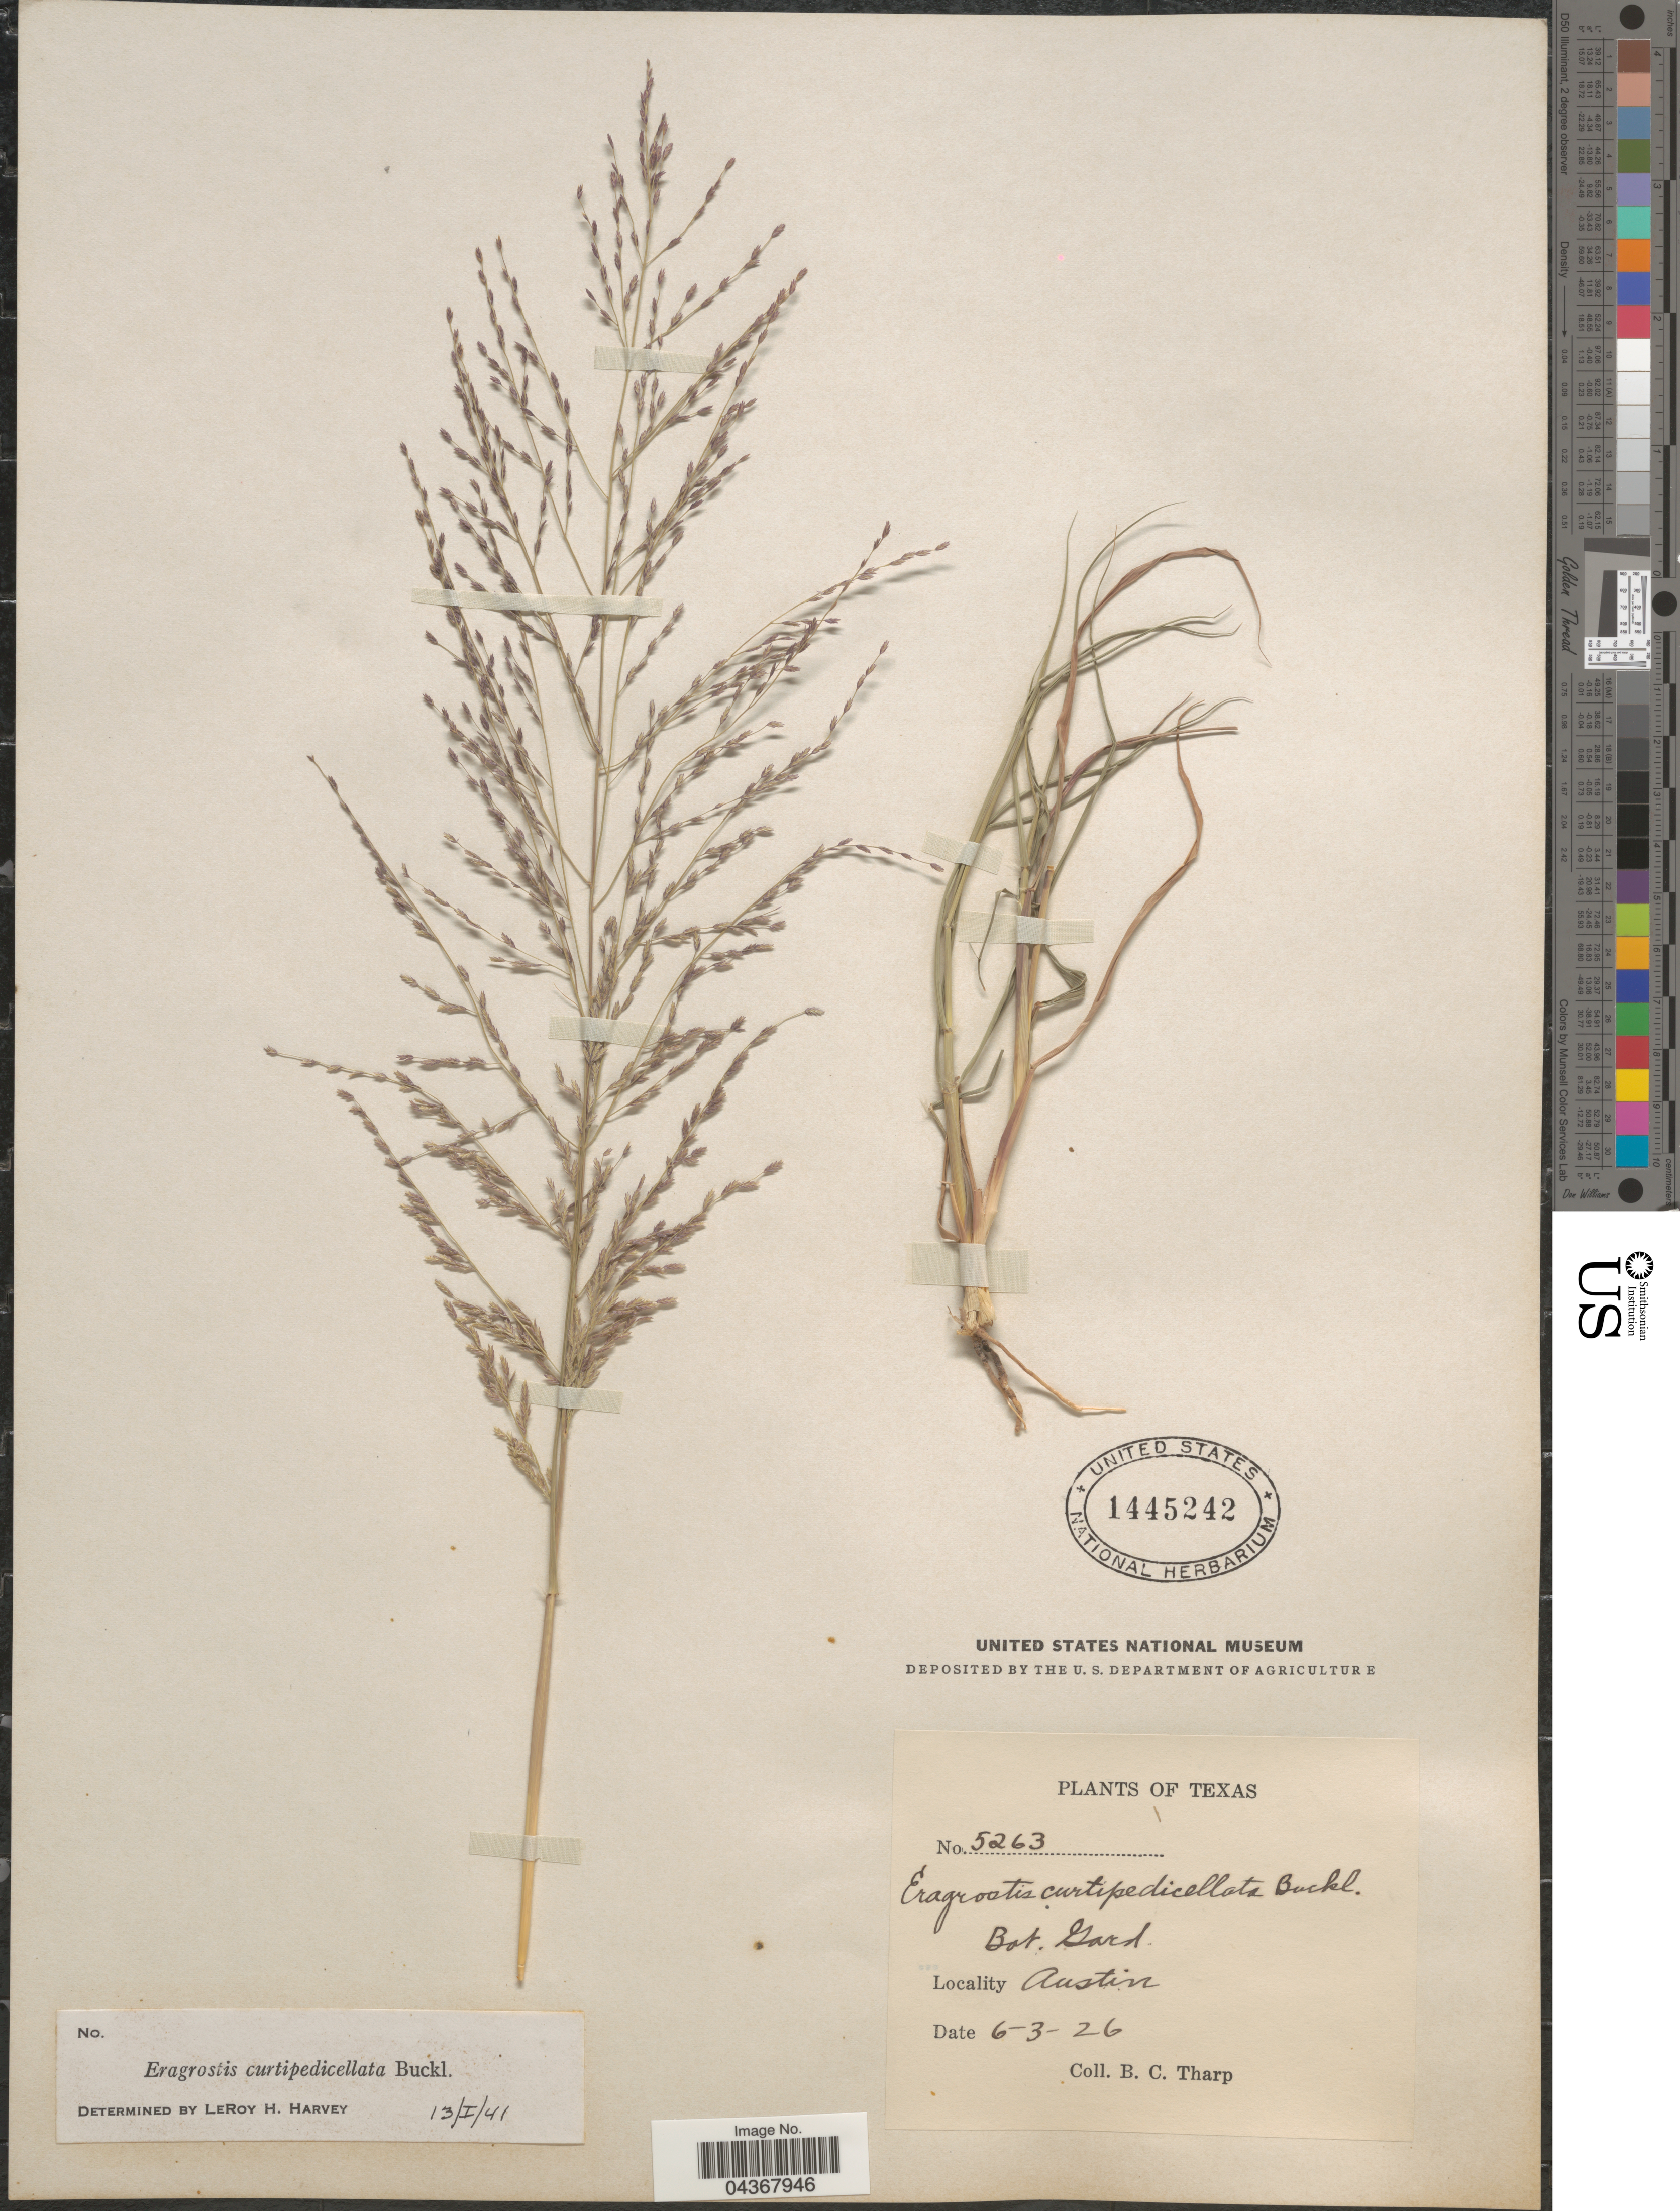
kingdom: Plantae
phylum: Tracheophyta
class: Liliopsida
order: Poales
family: Poaceae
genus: Eragrostis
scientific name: Eragrostis curtipedicellata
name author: Buckley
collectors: B. C. Tharp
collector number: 5263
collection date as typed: Transcribed d/m/y: 3/6/26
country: United States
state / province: Texas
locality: Bot. Gard. Austin.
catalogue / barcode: US 1445242